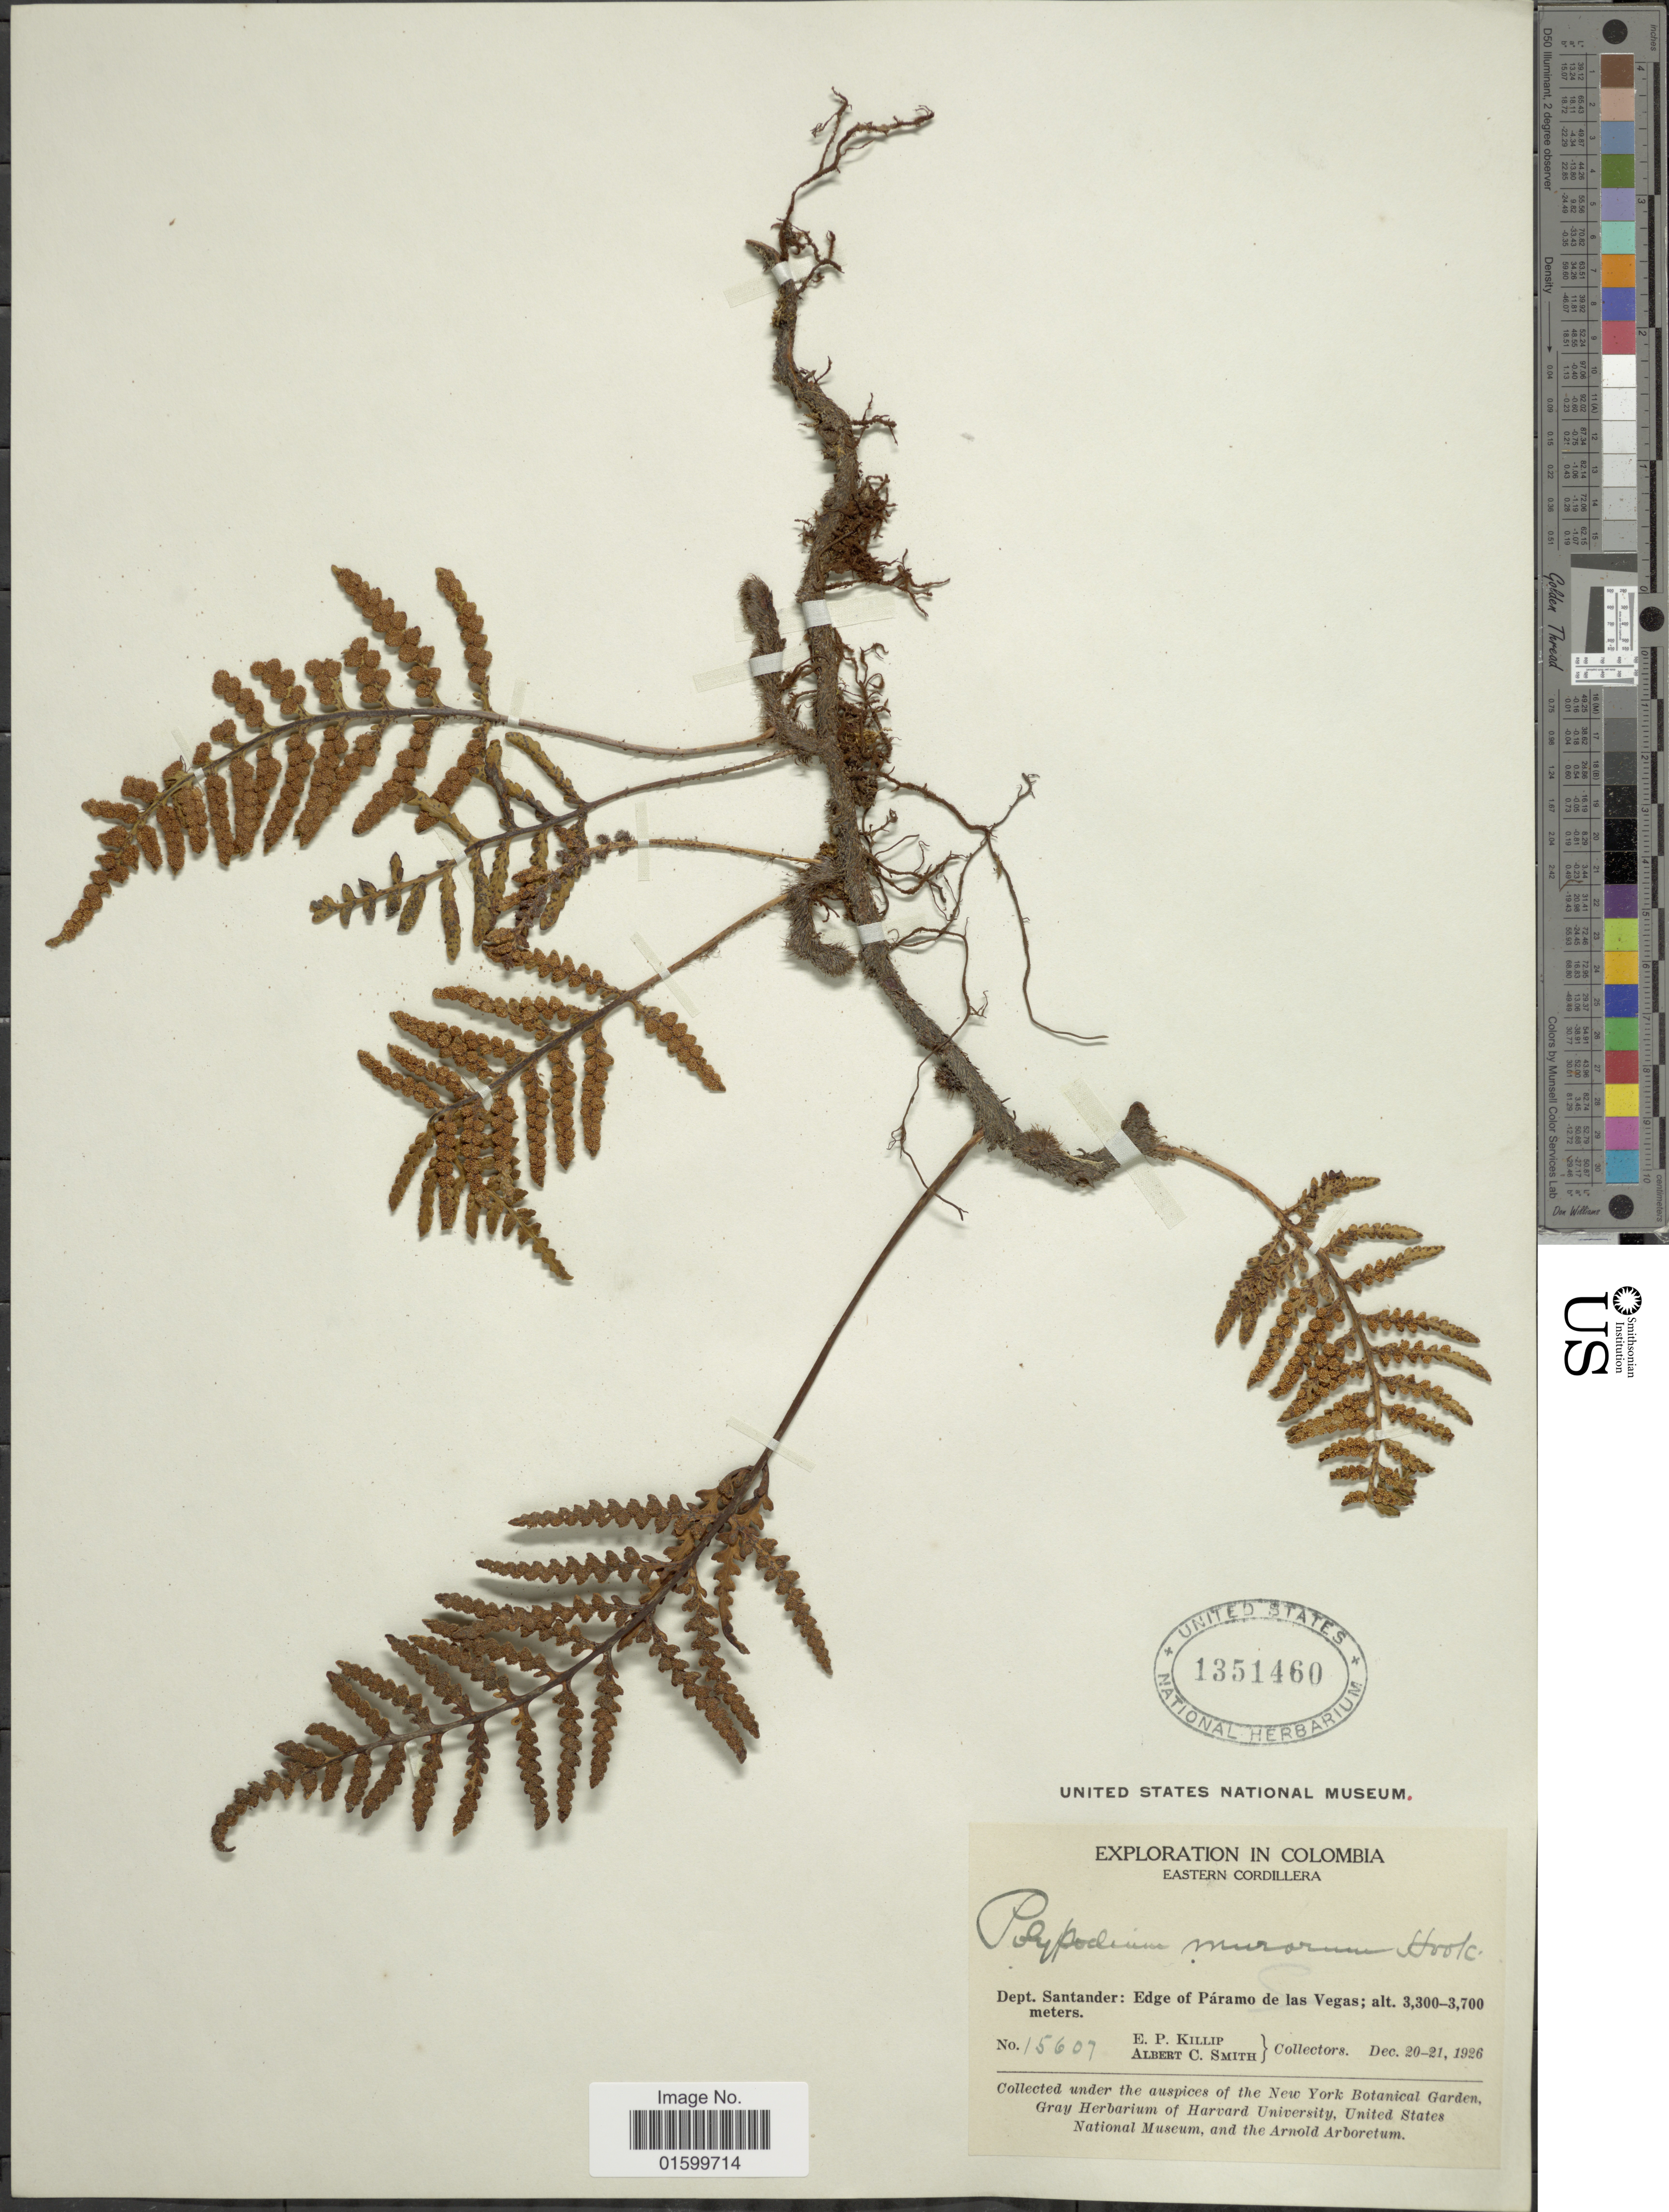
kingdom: Plantae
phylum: Tracheophyta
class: Polypodiopsida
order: Polypodiales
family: Polypodiaceae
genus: Pleopeltis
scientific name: Pleopeltis murorum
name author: (Hook.) A.R. Sm. & Tejero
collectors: E. P. Killip & A. C. Smith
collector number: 15607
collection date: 1926-12-20/1926-12-21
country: Colombia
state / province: Santander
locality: Eastern Cordillera, Dept. Santander, edge of Paramo de las Vegas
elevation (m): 3300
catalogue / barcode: US 1351460